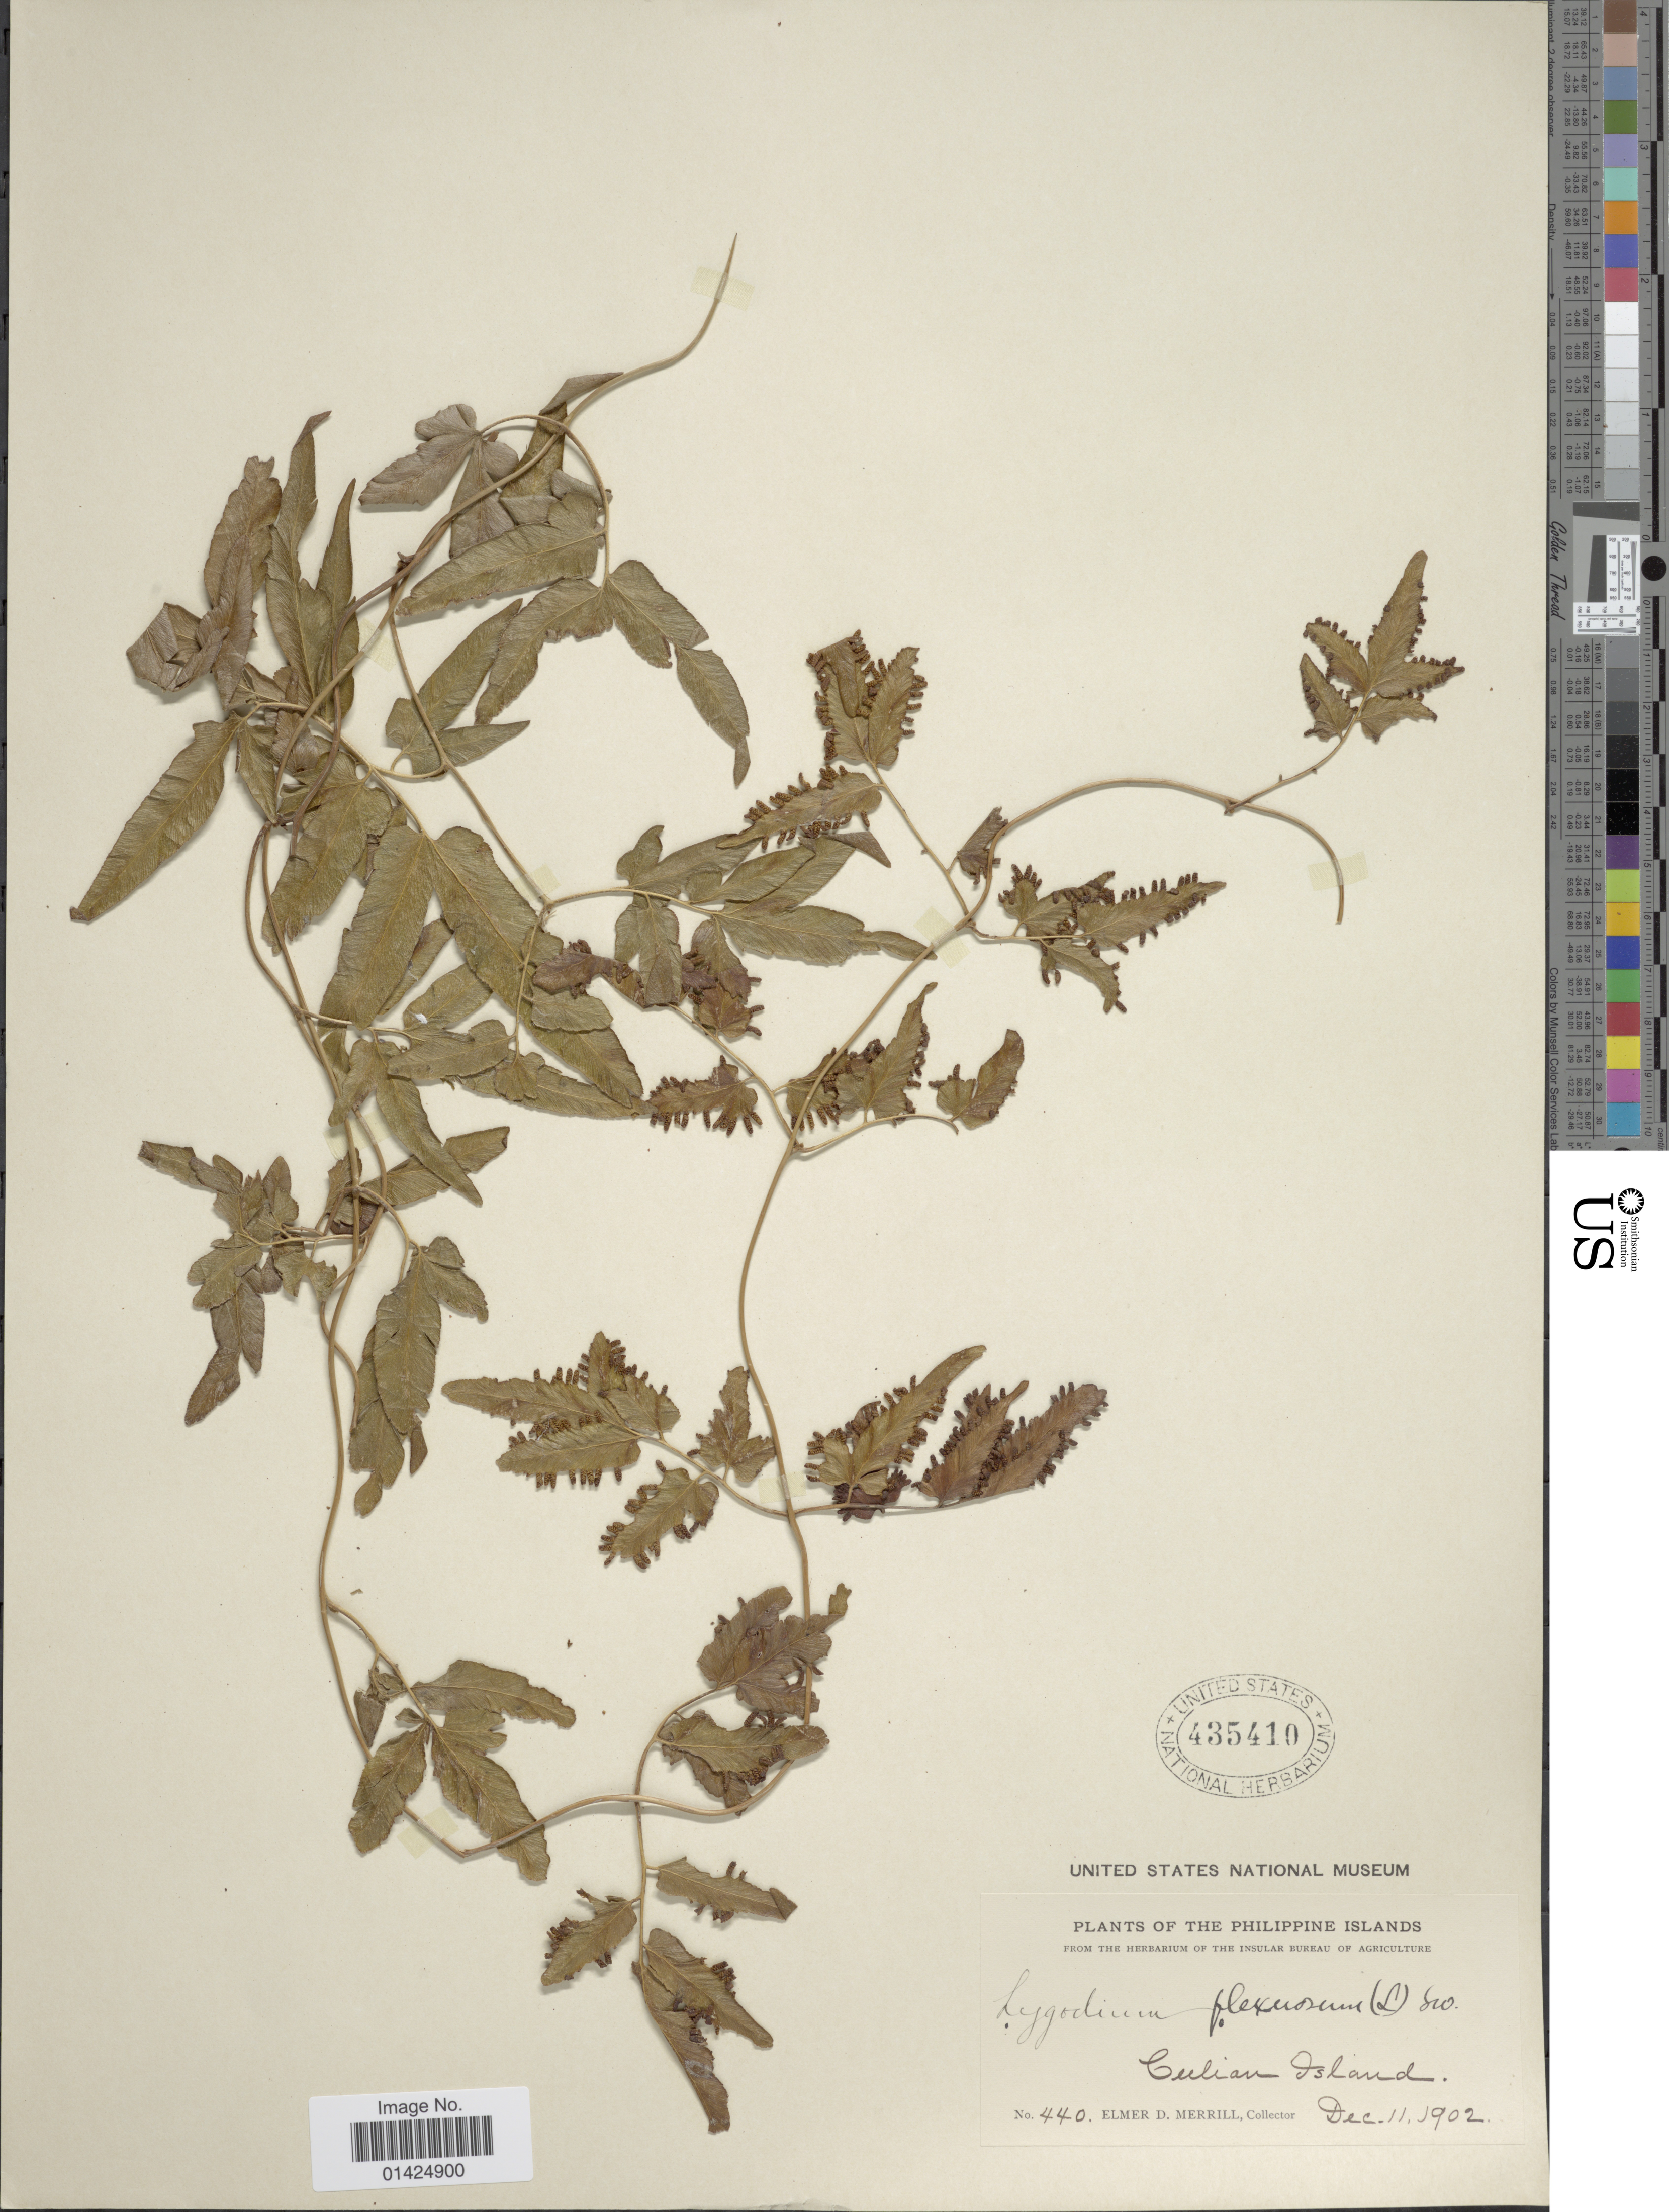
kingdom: Plantae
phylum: Tracheophyta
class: Polypodiopsida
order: Schizaeales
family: Lygodiaceae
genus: Lygodium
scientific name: Lygodium flexuosum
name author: Sw.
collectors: E. D. Merrill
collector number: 440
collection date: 1902-12-11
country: Philippines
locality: Culian Island.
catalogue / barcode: US 435410